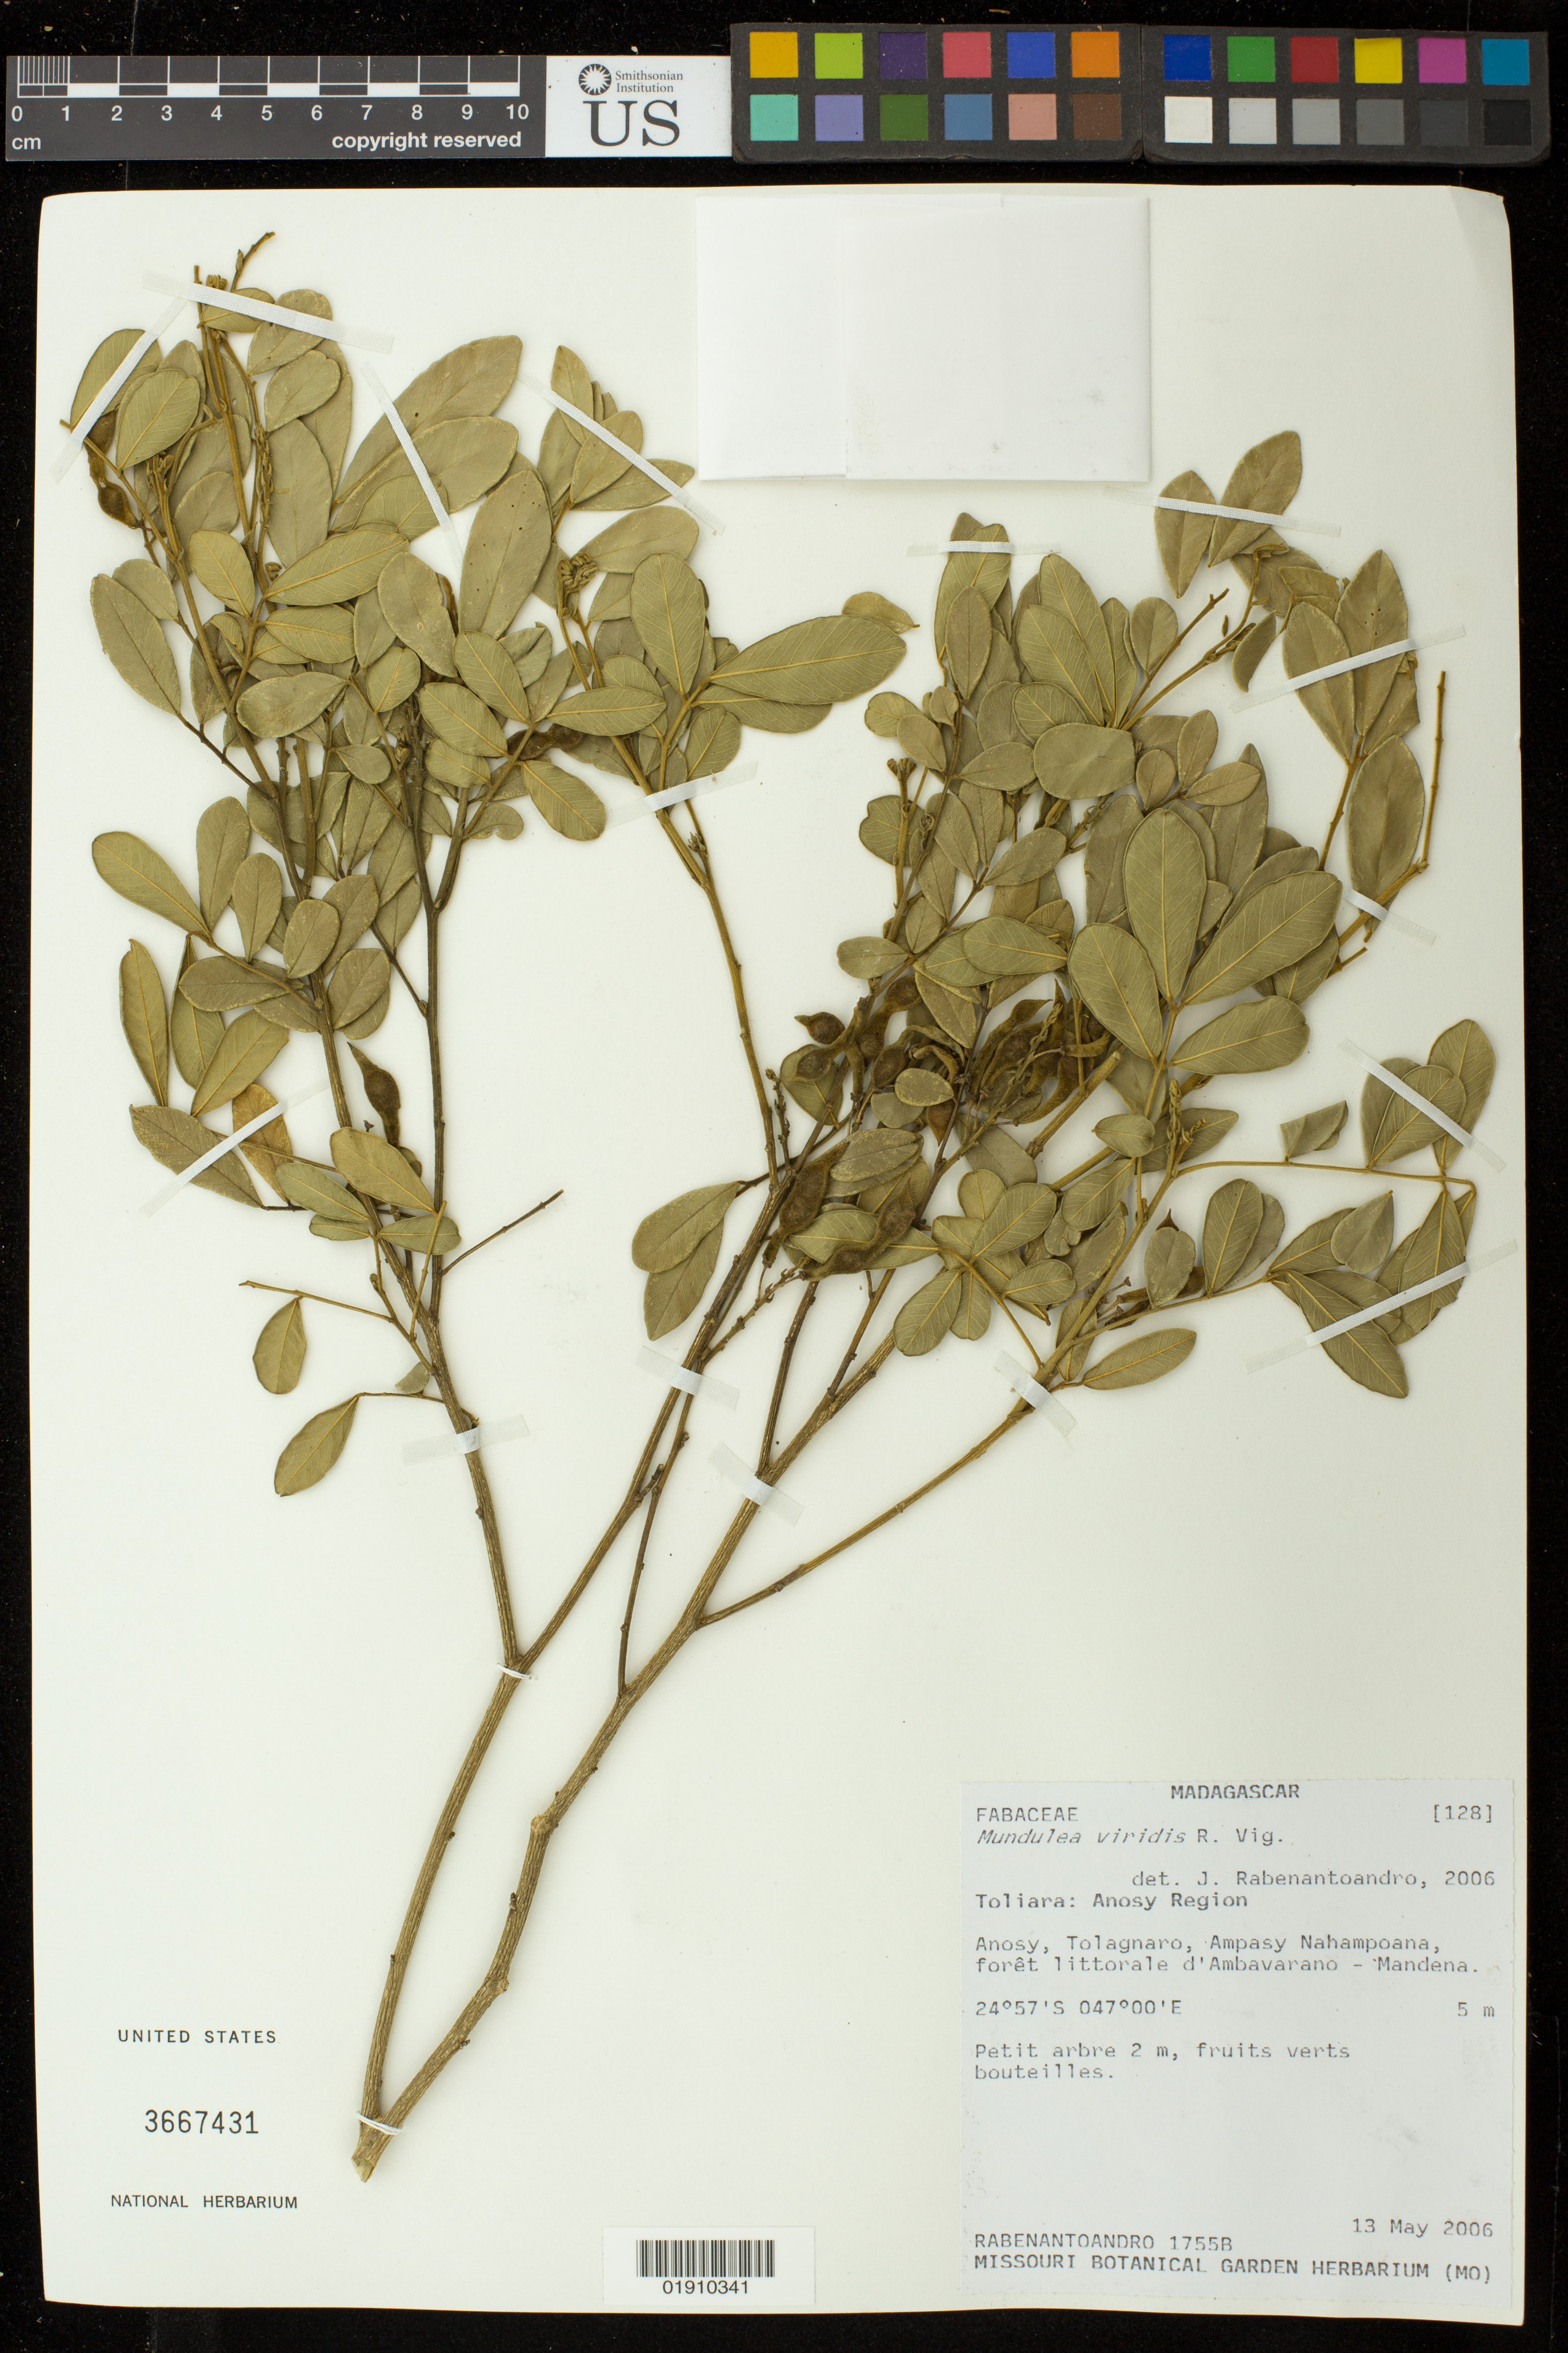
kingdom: Plantae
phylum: Tracheophyta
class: Magnoliopsida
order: Fabales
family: Fabaceae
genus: Mundulea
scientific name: Mundulea viridis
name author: R. Vig.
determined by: Rabenantoandro, J.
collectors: J. Rabenantoandro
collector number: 1755B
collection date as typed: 13 May 2006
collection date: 2006-05-13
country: Madagascar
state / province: Anosy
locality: Anosy, Tolagnaro, Ampasy Nahampoana, foret littorale d'Ambavarano--Mandena.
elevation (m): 5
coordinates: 24 57 0 S, 47 00 0 E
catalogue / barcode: US 3667431